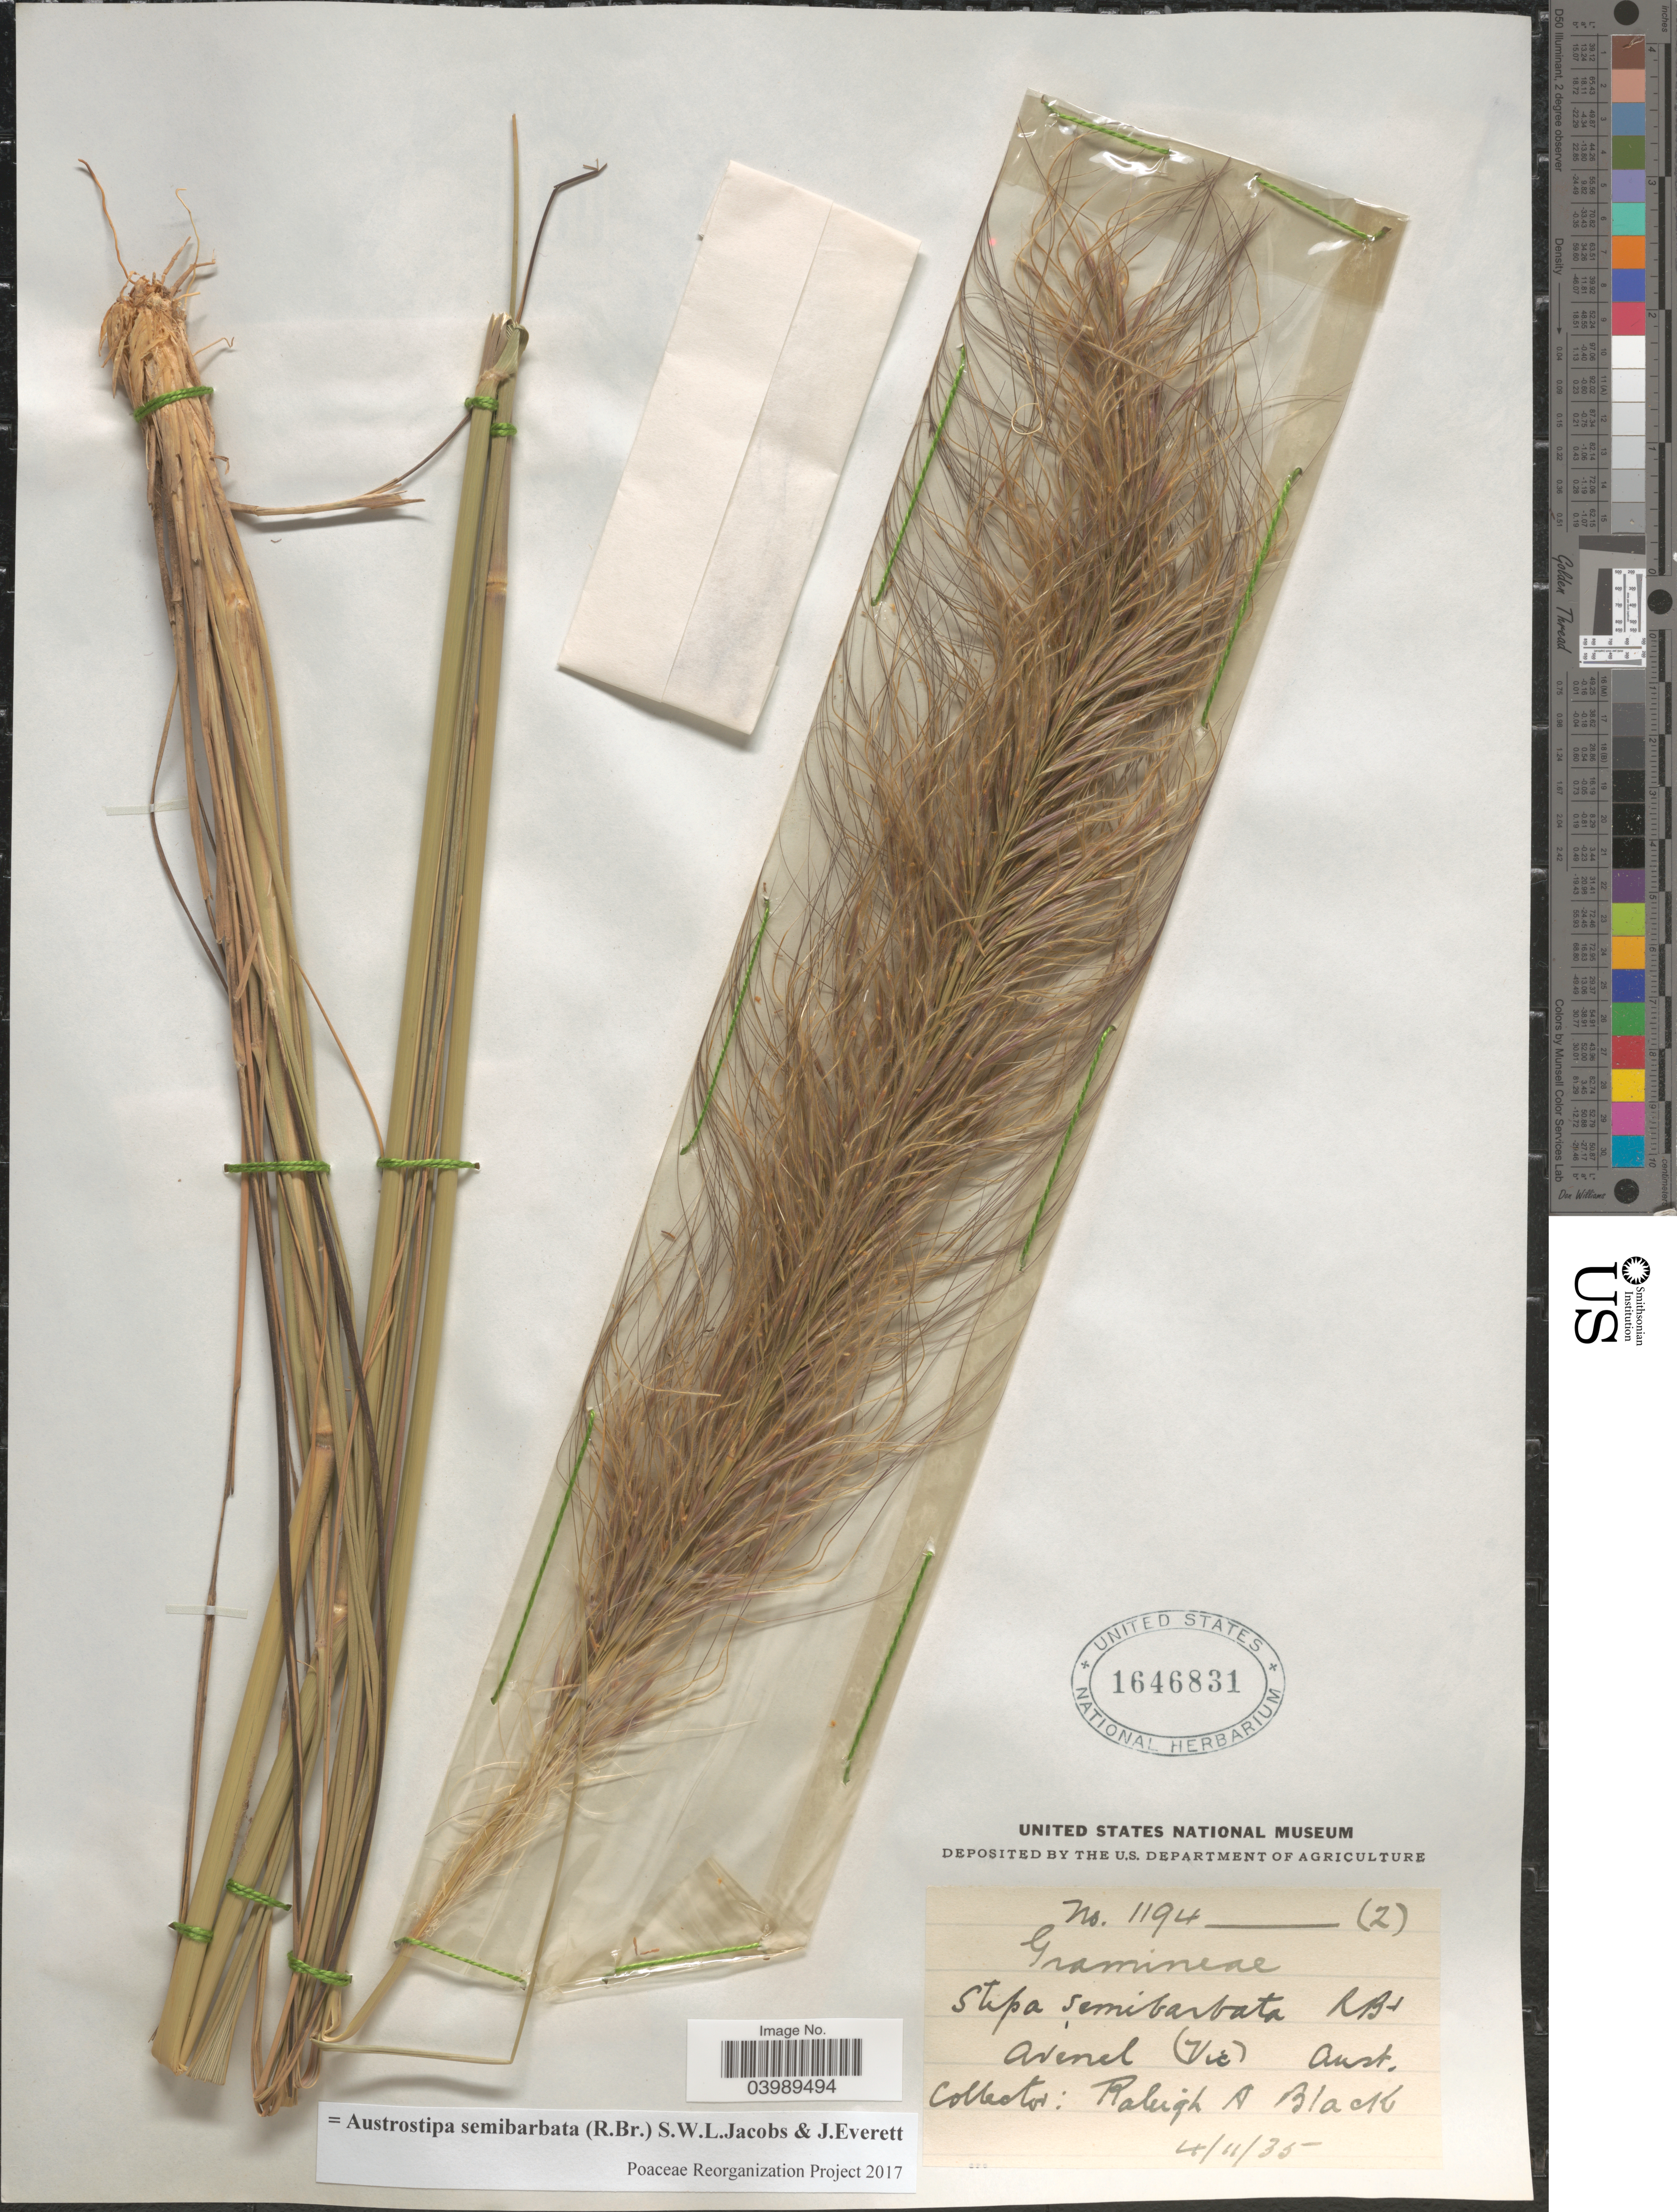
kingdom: Plantae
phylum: Tracheophyta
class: Liliopsida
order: Poales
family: Poaceae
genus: Austrostipa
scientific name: Austrostipa semibarbata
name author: (R. Br.) S.W.L. Jacobs & J. Everett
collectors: R. A. Black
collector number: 1194/2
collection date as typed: Transcribed d/m/y: 4/11/35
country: Australia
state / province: Victoria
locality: Avenel (Vic).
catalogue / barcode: US 1646831